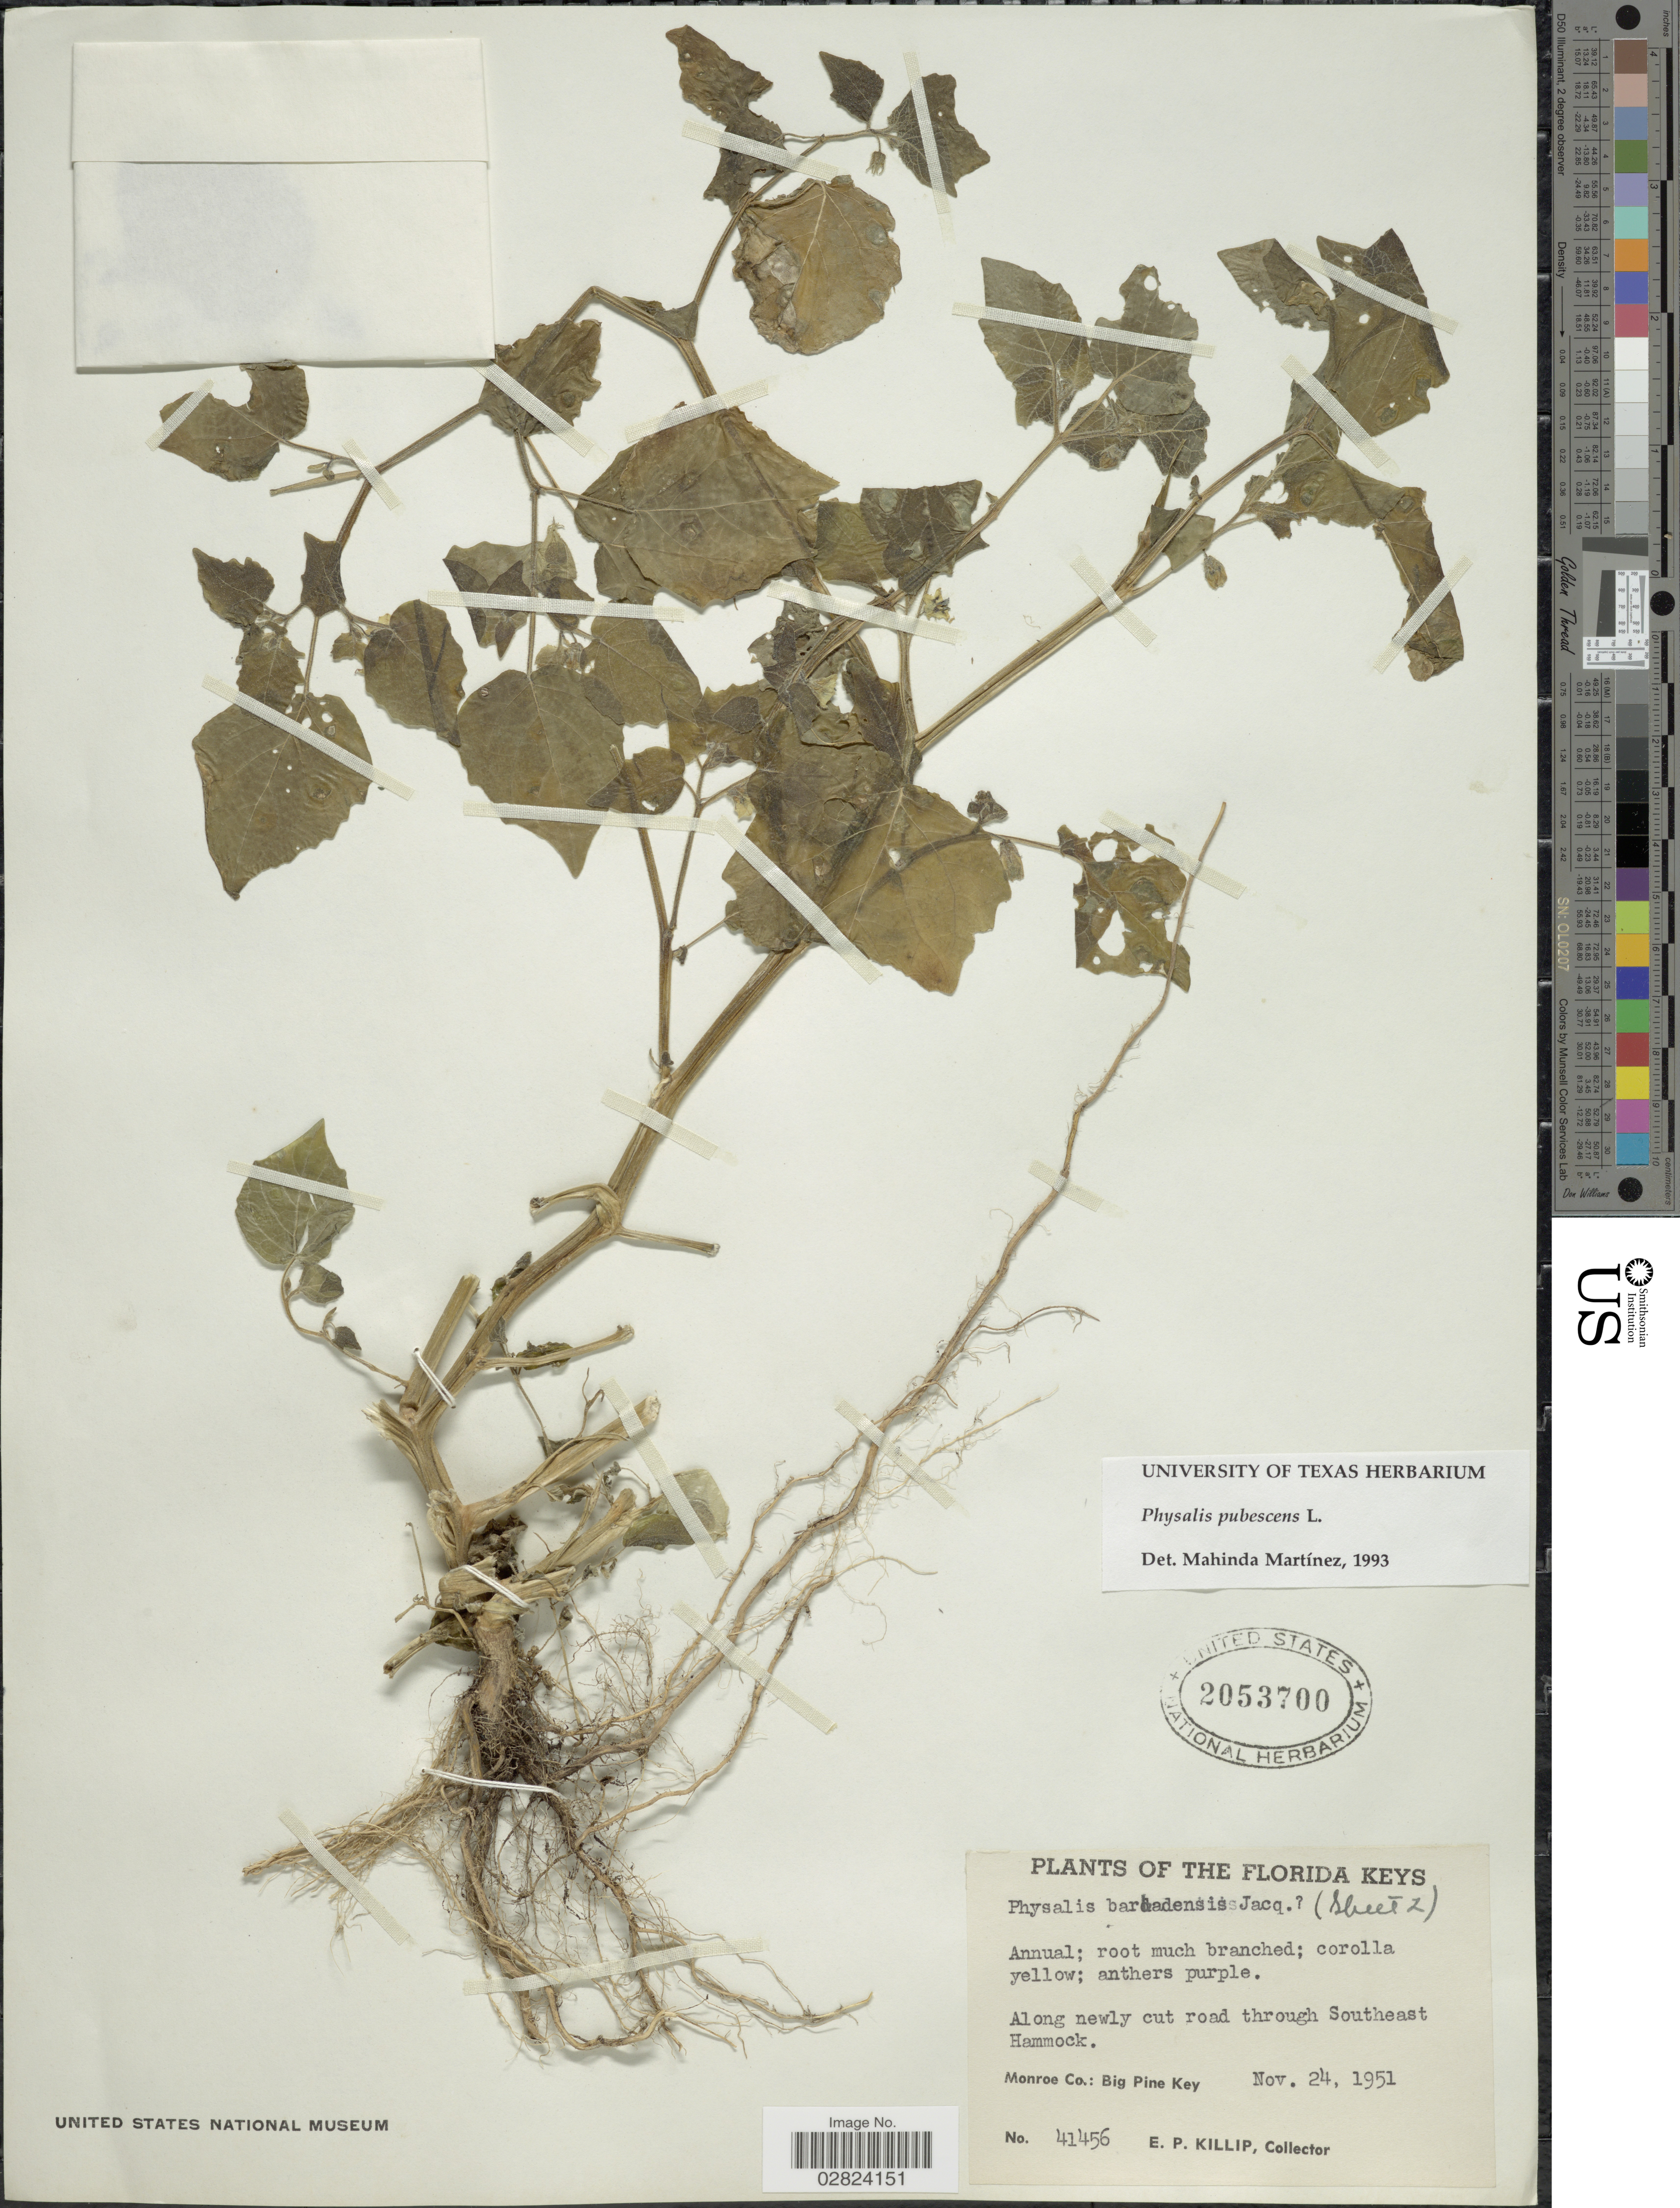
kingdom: Plantae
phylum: Tracheophyta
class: Magnoliopsida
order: Solanales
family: Solanaceae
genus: Physalis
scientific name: Physalis pubescens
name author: L.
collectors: E. P. Killip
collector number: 41456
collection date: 1951-11-24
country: United States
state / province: Florida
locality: The Florida Keys. Along newly cut road through Southeast Hammock. Monroe Co.: Big Pine Key.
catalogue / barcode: US 2053700